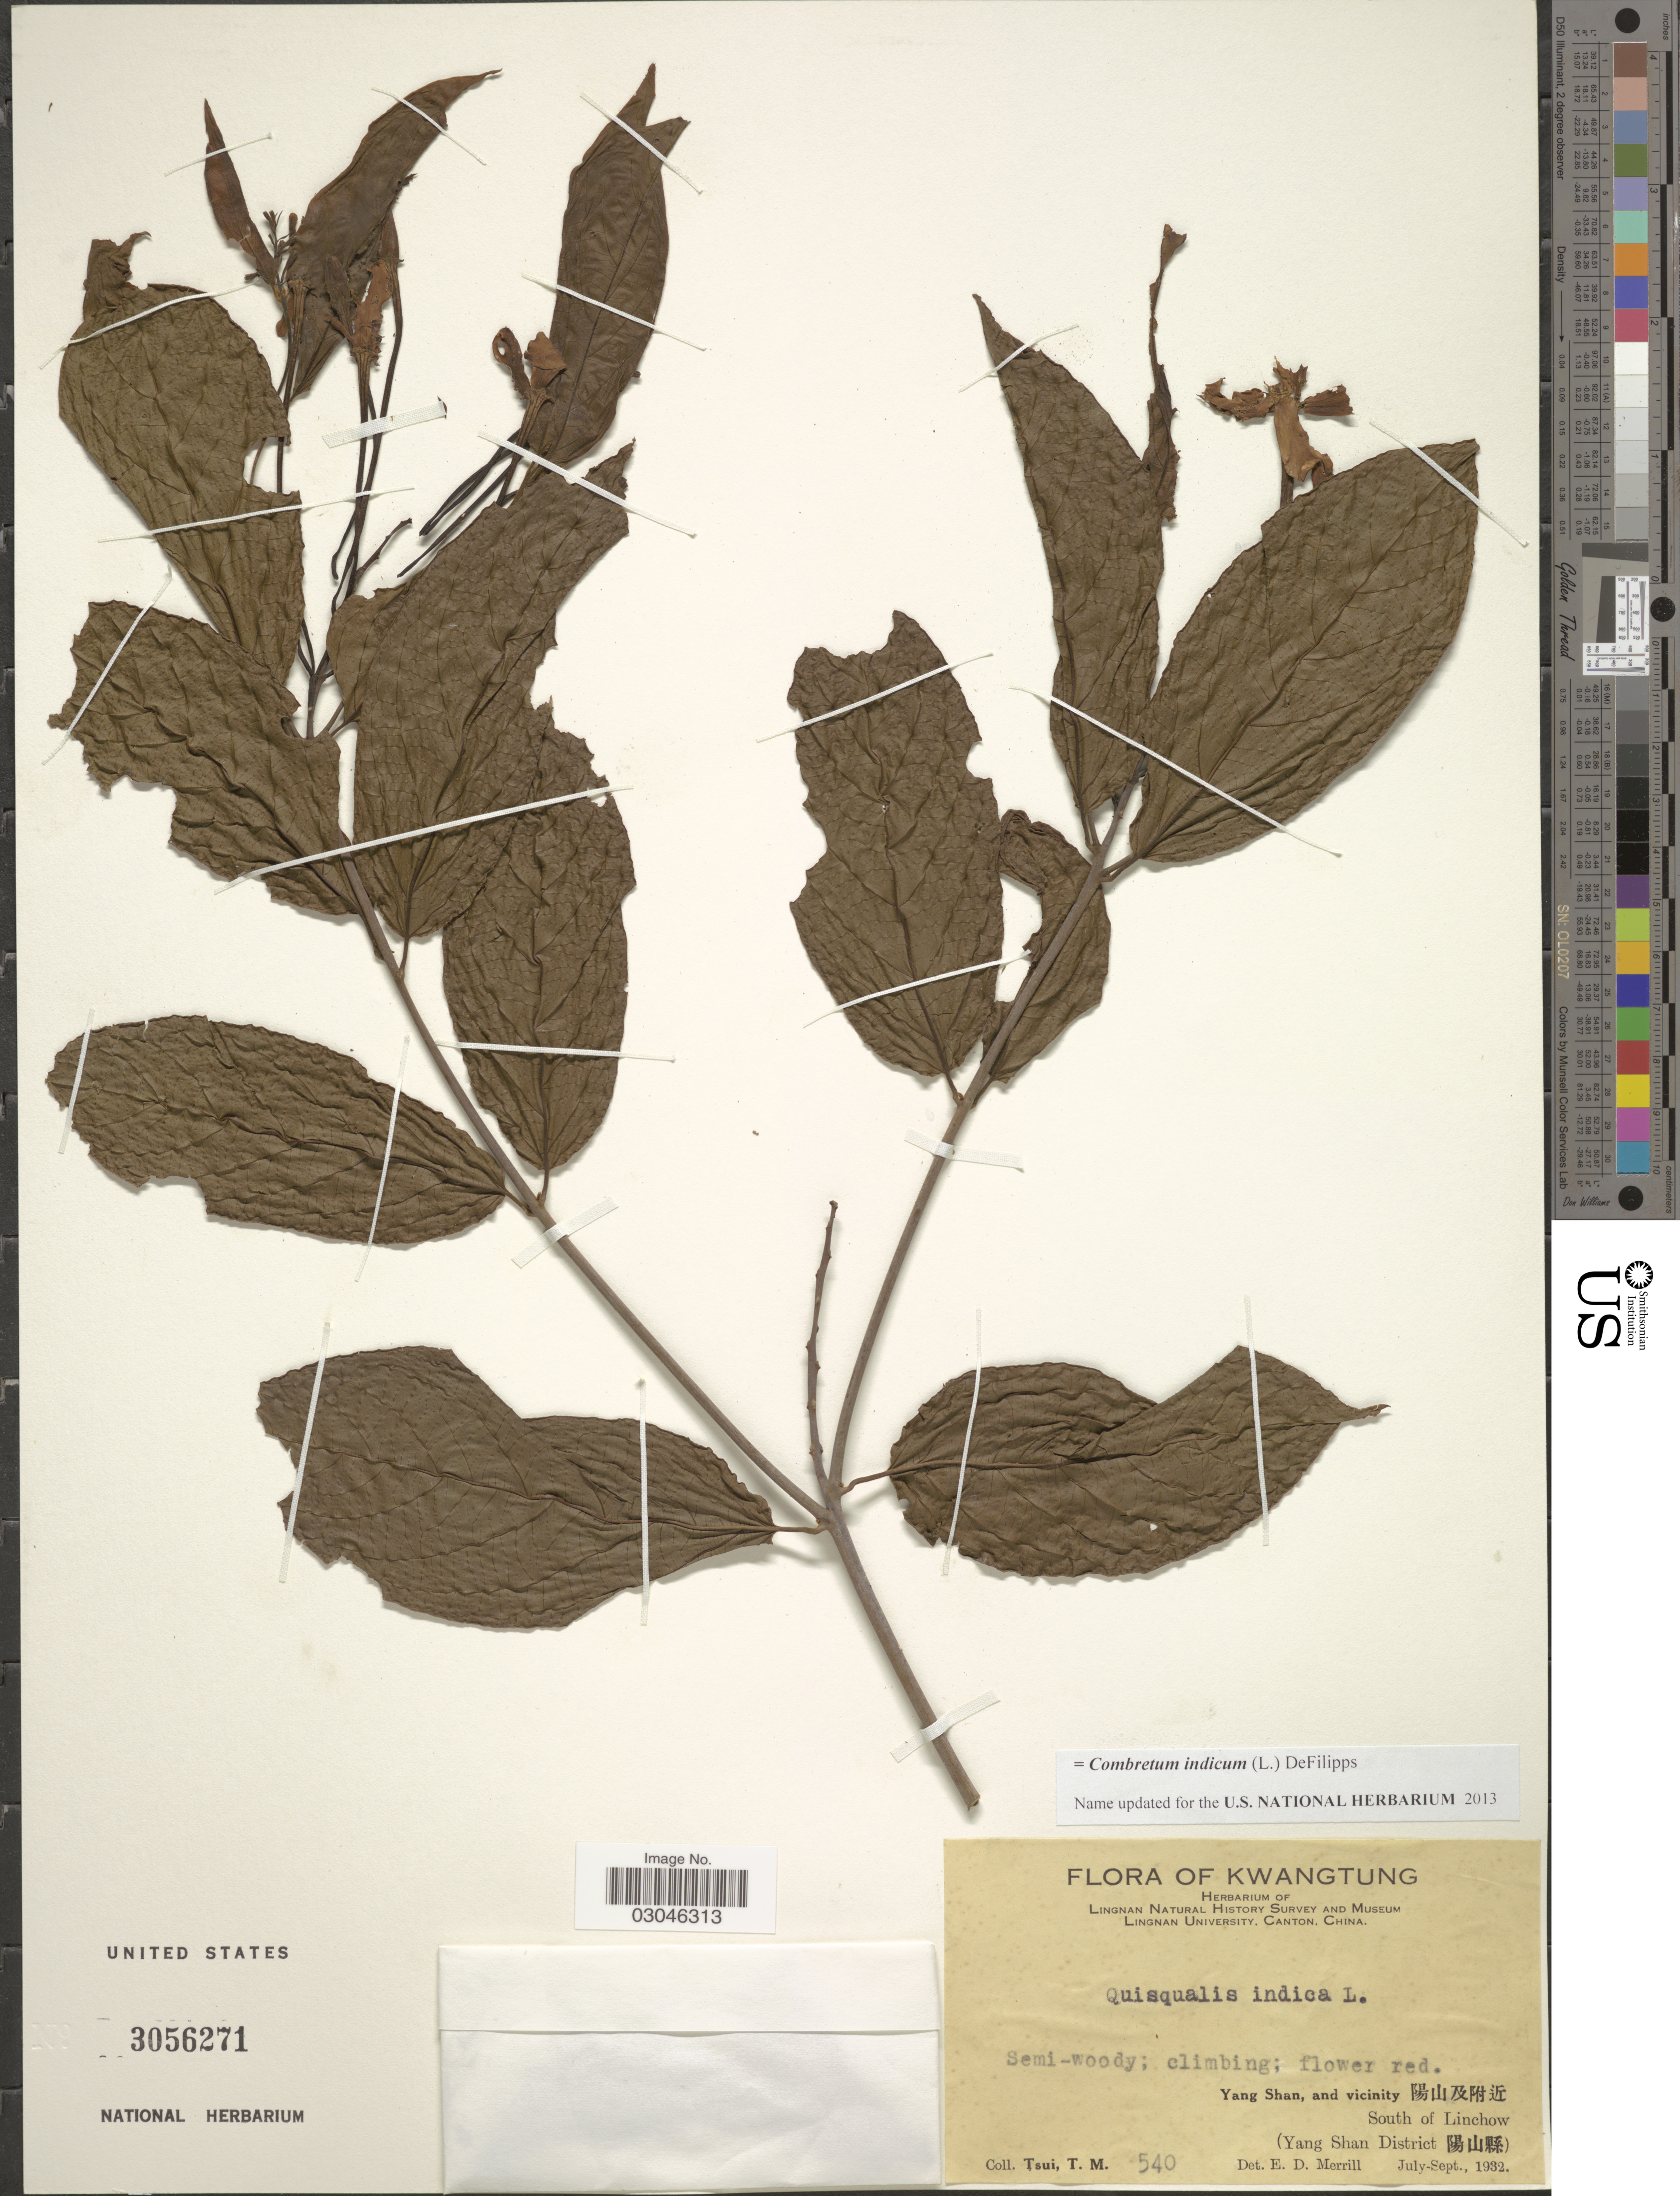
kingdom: Plantae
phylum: Tracheophyta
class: Magnoliopsida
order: Myrtales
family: Combretaceae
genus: Combretum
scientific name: Combretum indicum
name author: (L.) DeFilipps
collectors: T. Tsui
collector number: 540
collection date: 1932-07/1932-09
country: China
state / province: Guangdong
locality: Kwatung.Yang Shan, and vicinity South of Linchow (Yang Shan District).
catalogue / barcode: US 3056271